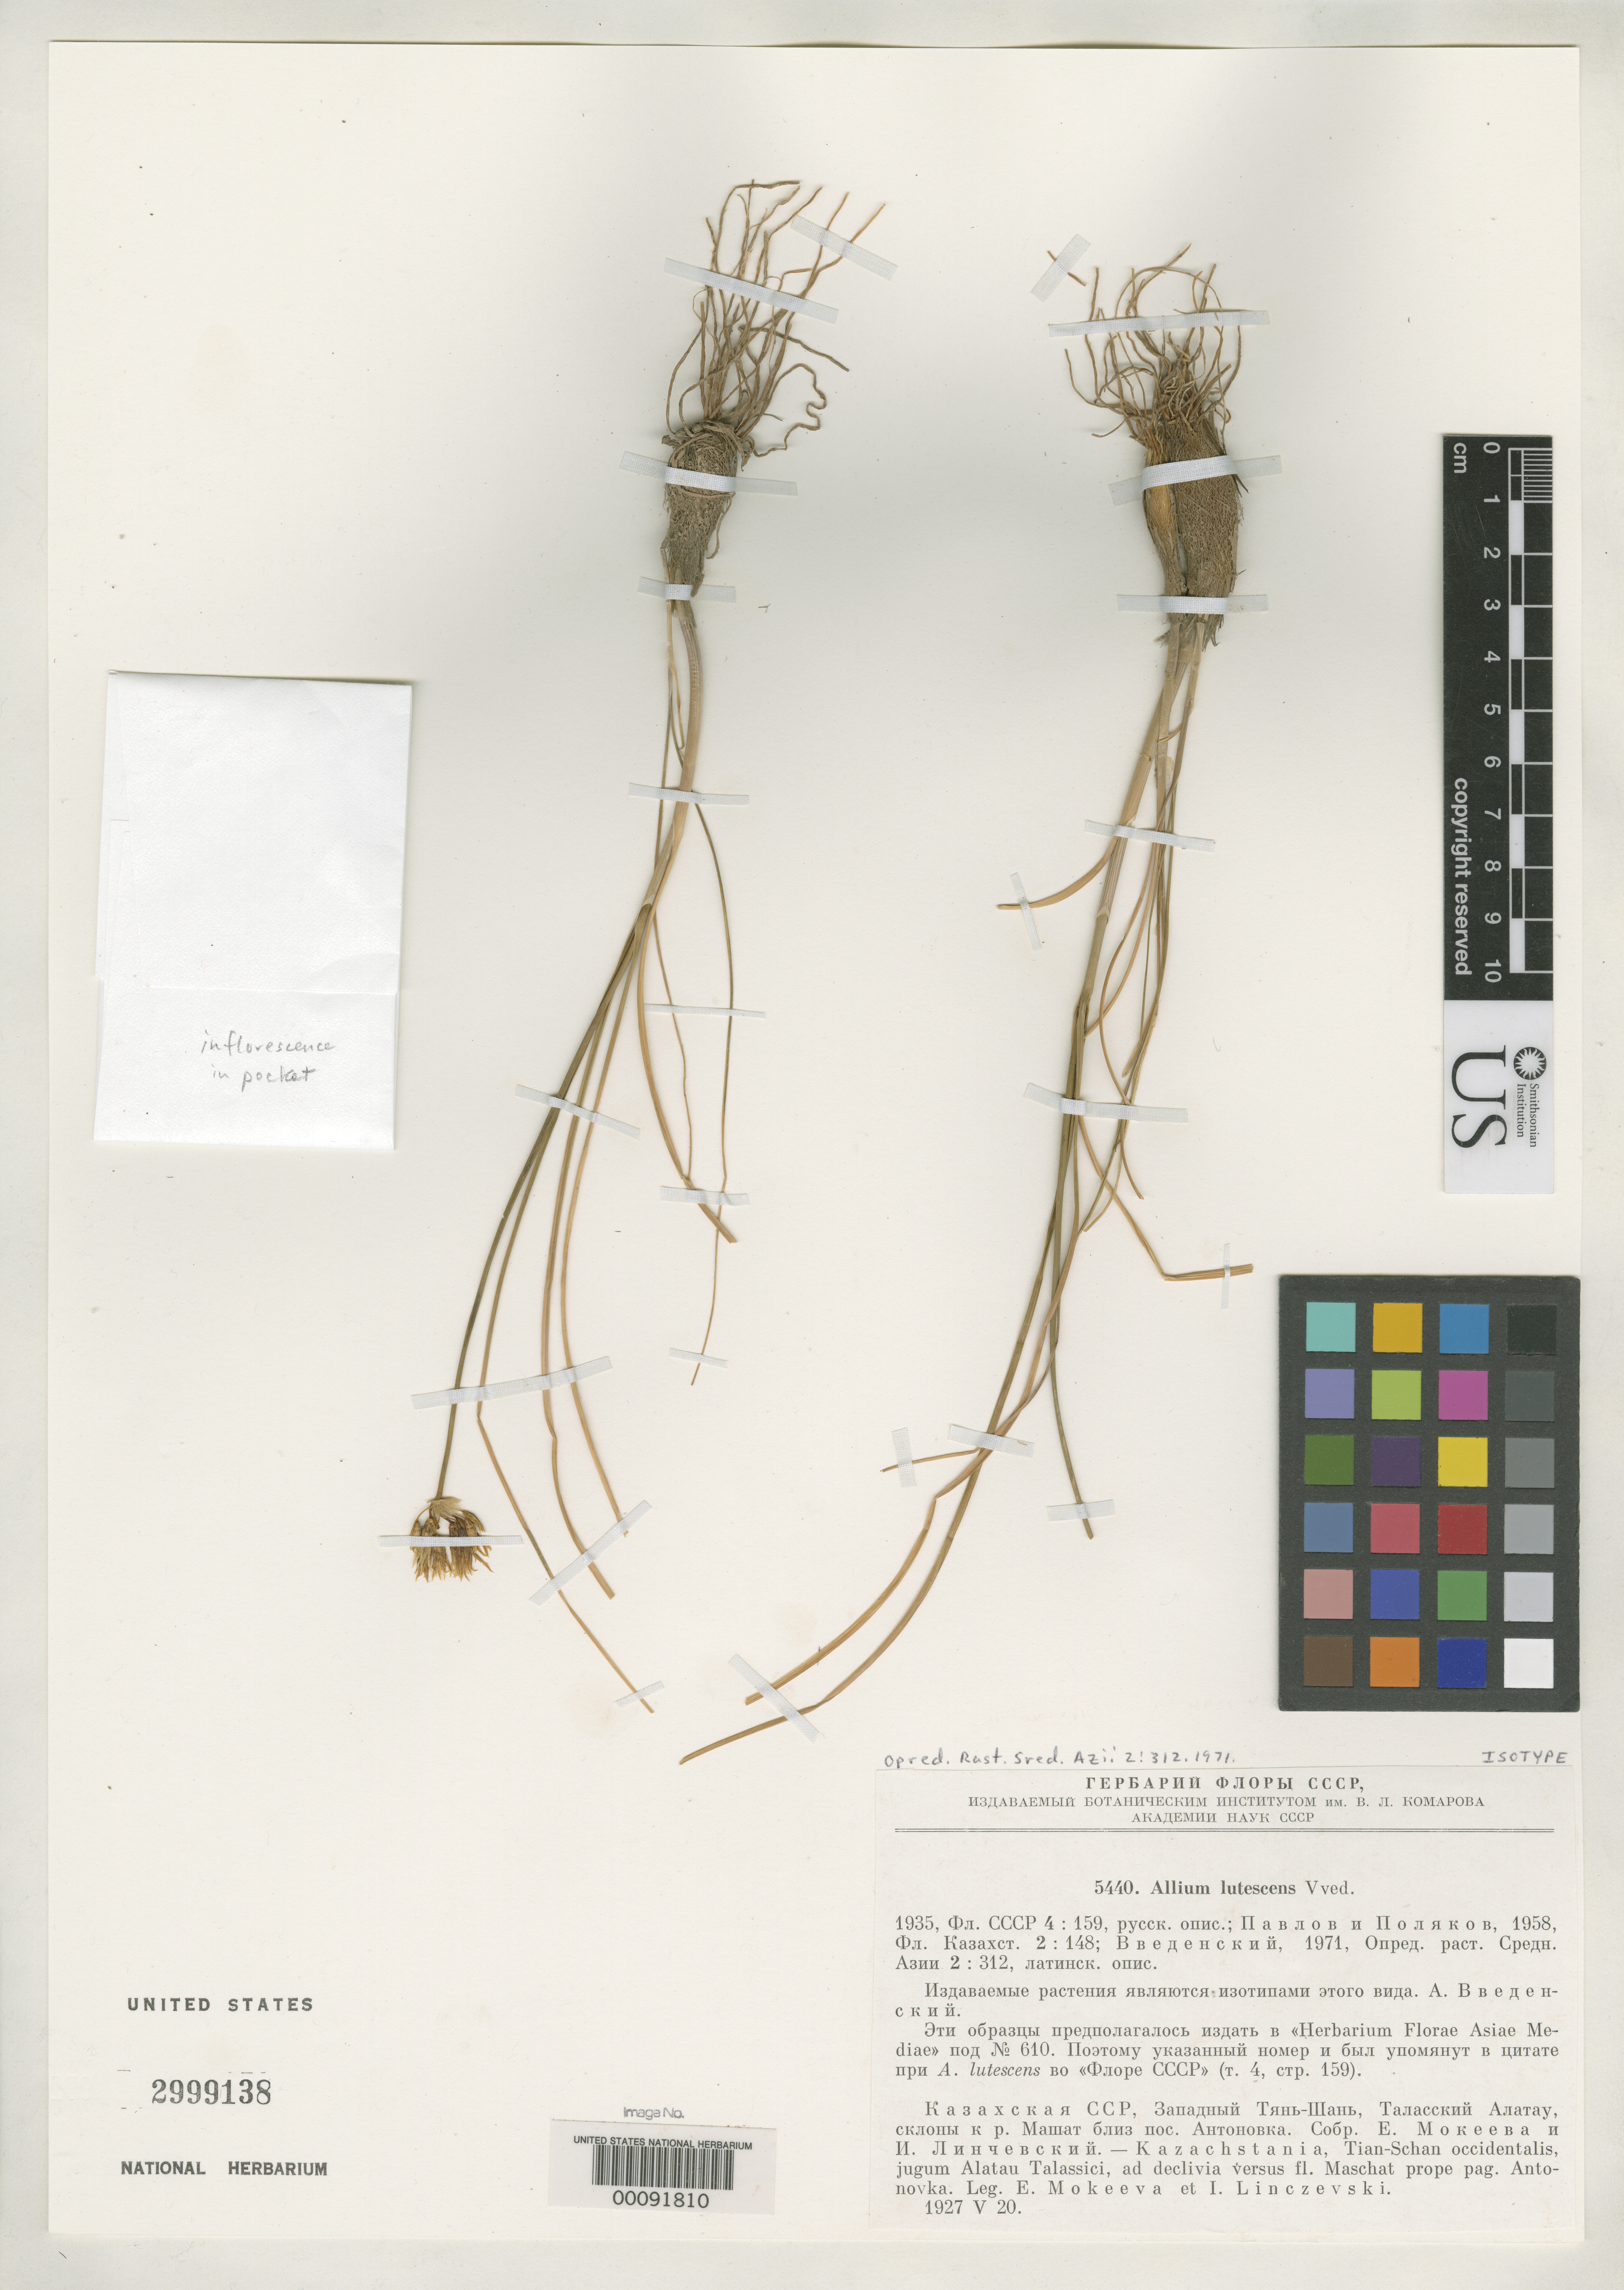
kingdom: Plantae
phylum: Tracheophyta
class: Liliopsida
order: Asparagales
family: Amaryllidaceae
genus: Allium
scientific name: Allium lutescens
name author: Vved.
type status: Isotype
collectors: E. Mokeeva & I. Linczevski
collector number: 5440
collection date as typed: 20 May 1927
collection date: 1927-05-20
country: Kazakhstan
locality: Western Tian-Schan, Alatautalassici, Maschat River, near Antonovka.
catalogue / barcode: US 2999138